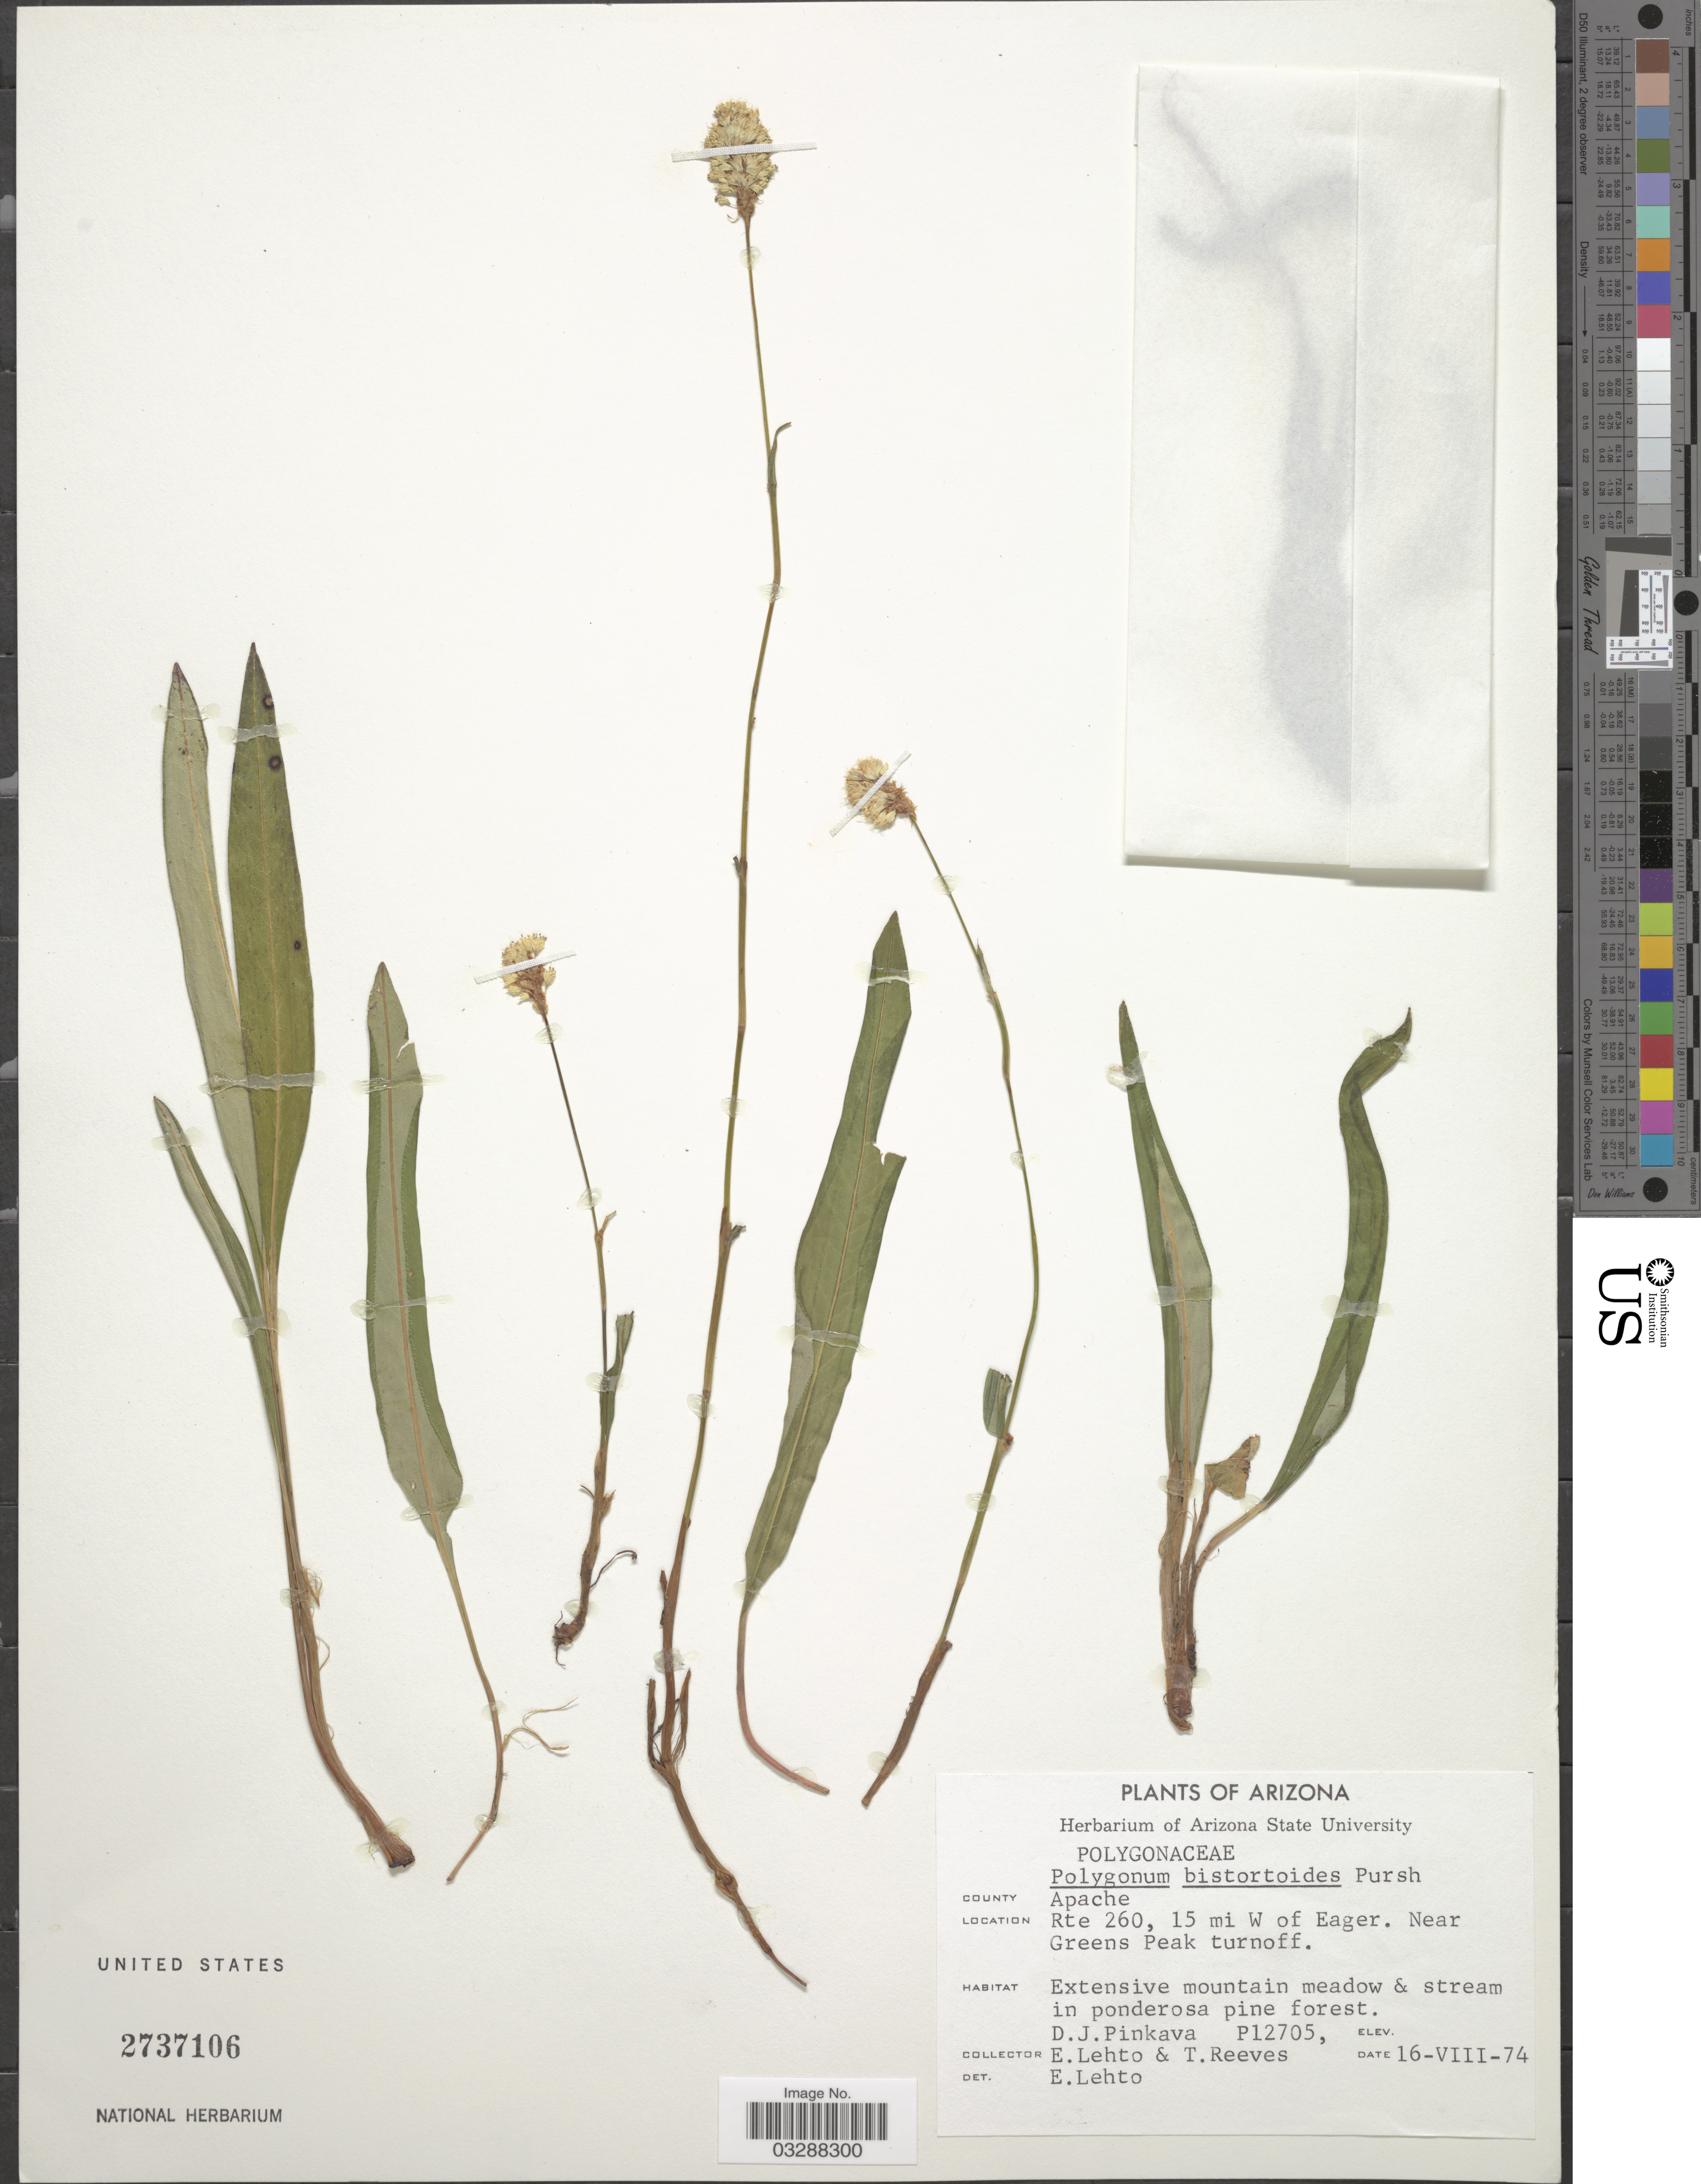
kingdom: Plantae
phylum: Tracheophyta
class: Magnoliopsida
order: Caryophyllales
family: Polygonaceae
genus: Bistorta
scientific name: Bistorta bistortoides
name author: (Pursh) Small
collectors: D. J. Pinkava, E. Lehto & T. Reeves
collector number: P12705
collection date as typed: Transcribed d/m/y: 16/8/74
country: United States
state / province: Arizona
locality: County Apache, Rte 260, 15 mi W of Eager. Near Green Peak turnoff.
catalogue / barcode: US 2737106